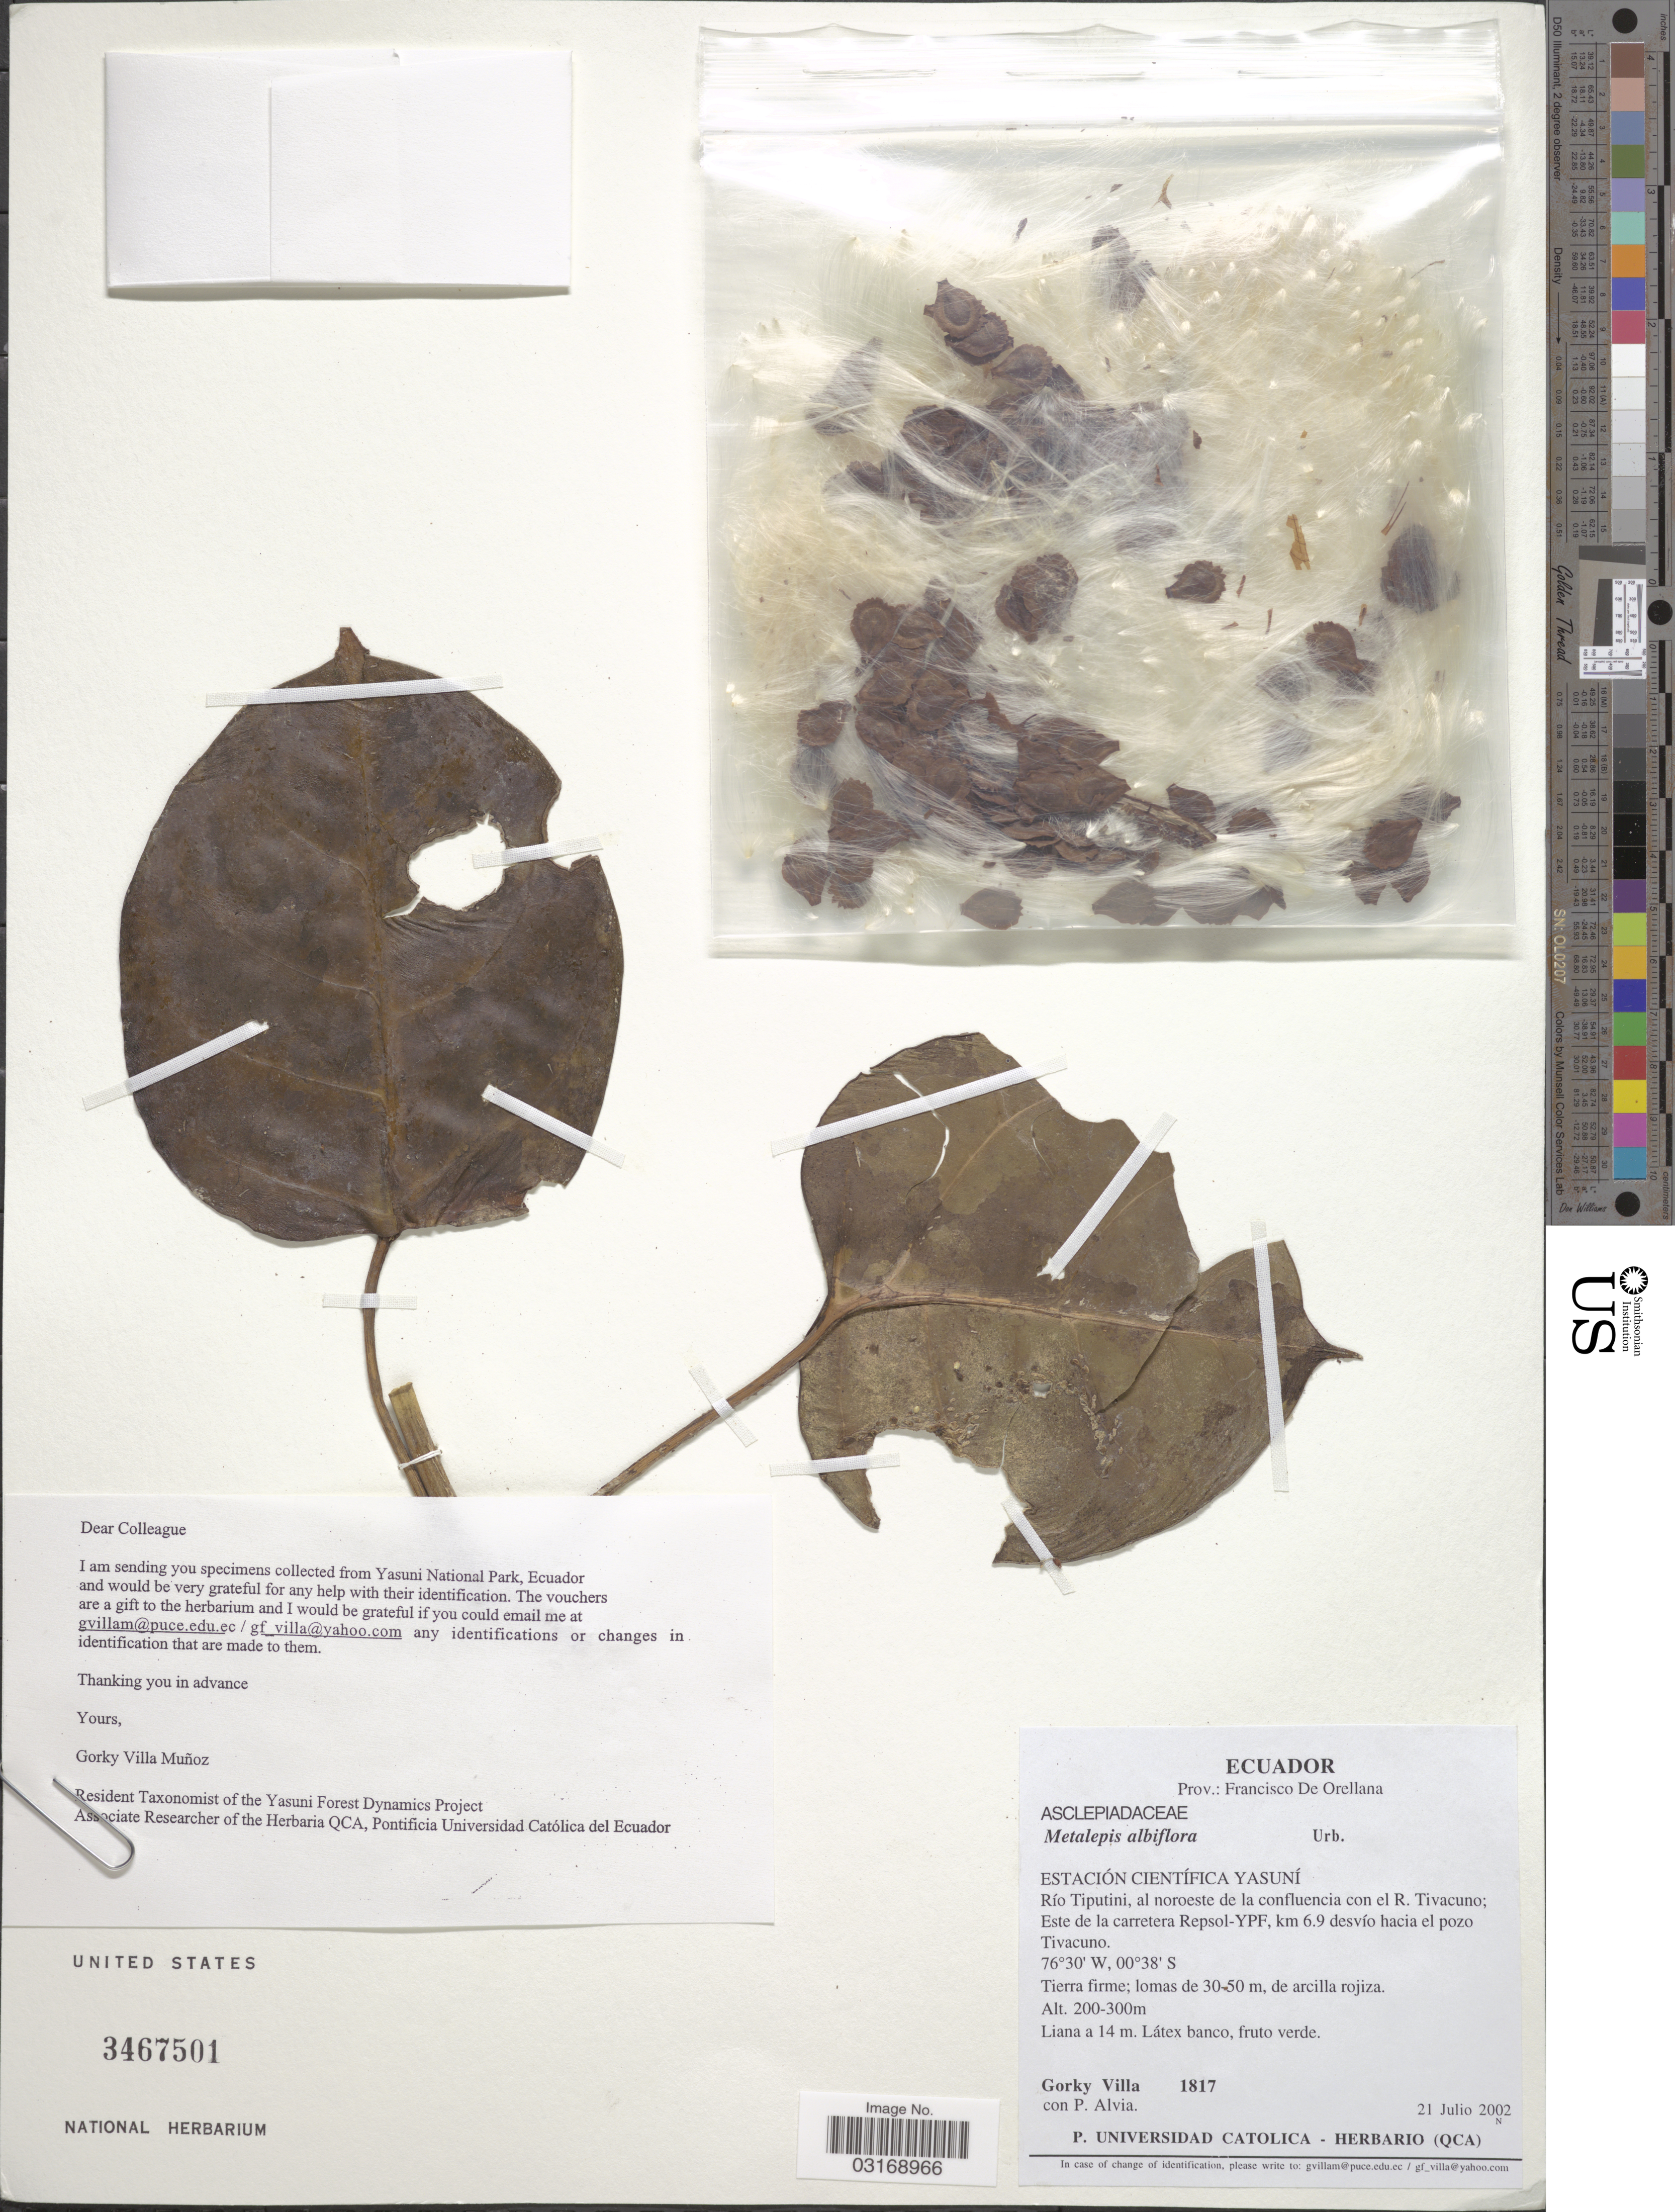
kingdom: Plantae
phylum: Tracheophyta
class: Magnoliopsida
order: Gentianales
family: Apocynaceae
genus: Metalepis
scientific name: Metalepis albiflora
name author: Urb.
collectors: G. Villa & P. Alvia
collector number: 1817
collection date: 2002-07-21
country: Ecuador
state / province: Orellana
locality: Prov.: Francisco de Orellana. Estación Científica Yasuní. Río Tiputini. al noroeste de la confluencia con el R. Tivacuno; Este de la carretera Repsol-YPF, km 6.9 desvío hacia el pozo Tivacuno.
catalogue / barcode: US 3467501